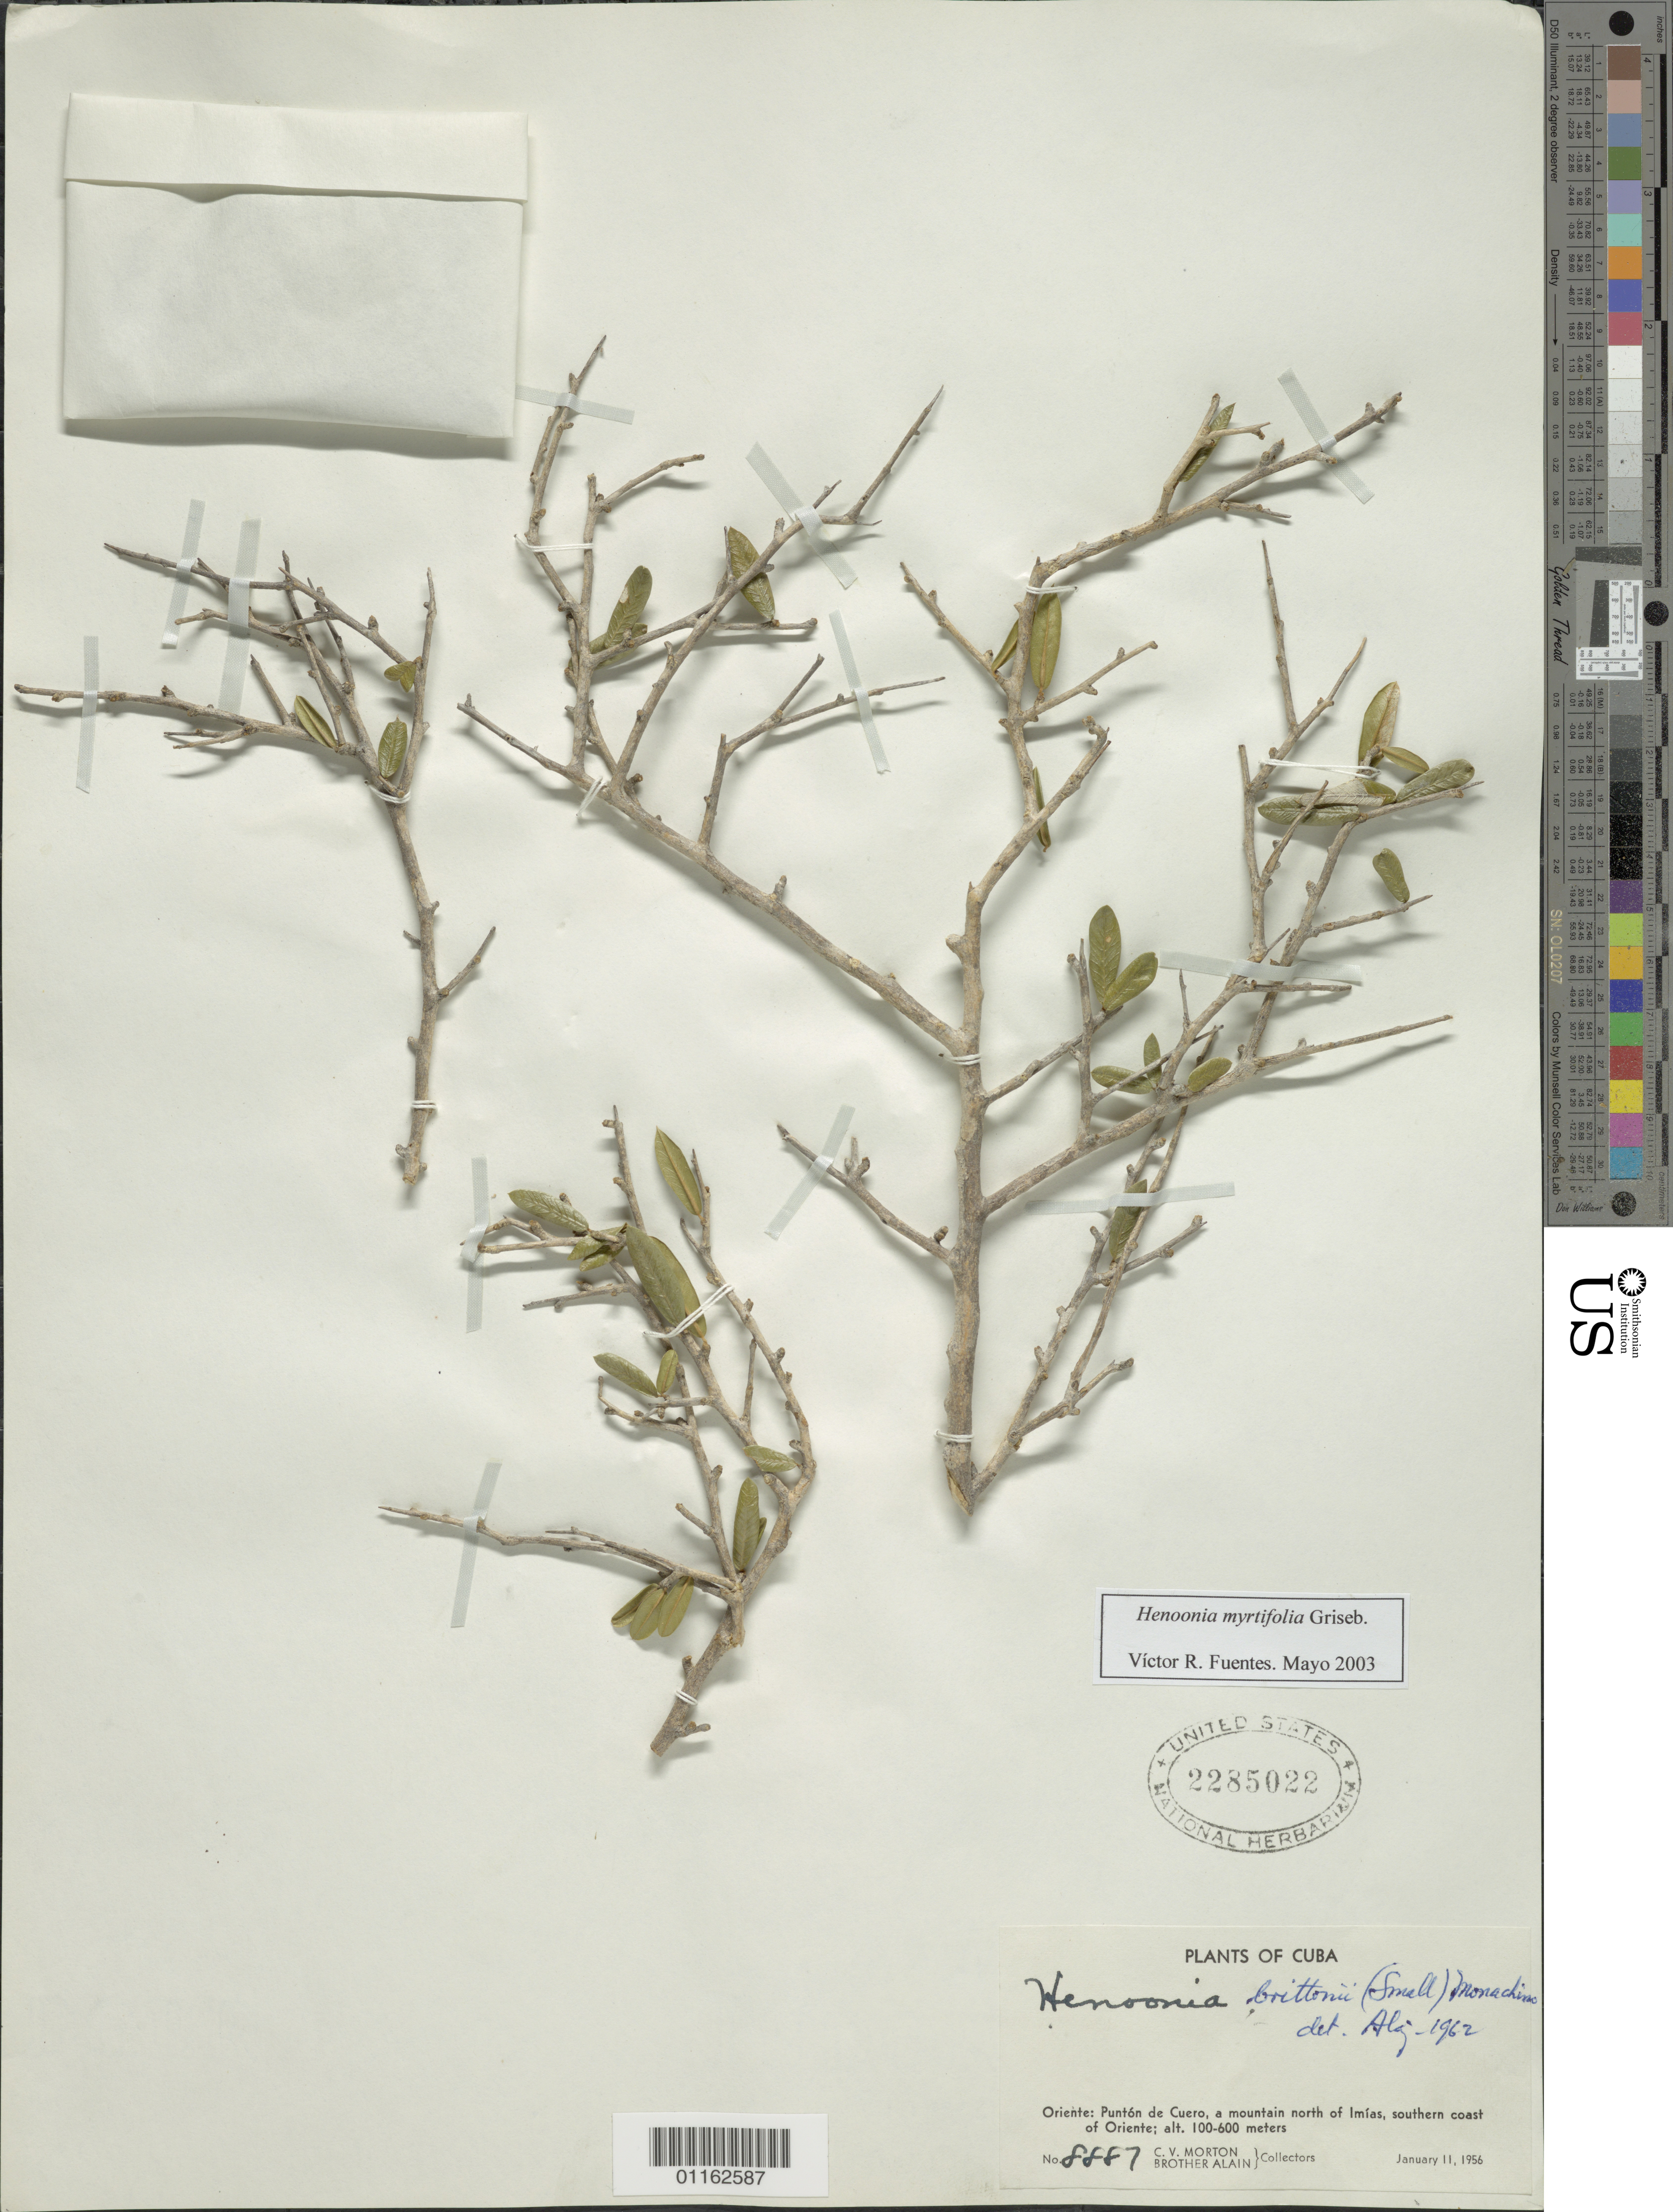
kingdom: Plantae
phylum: Tracheophyta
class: Magnoliopsida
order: Solanales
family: Solanaceae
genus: Henoonia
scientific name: Henoonia myrtifolia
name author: Griseb.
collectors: C. V. Morton & A. H. Liogier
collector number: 8887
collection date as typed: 11 Jan 1956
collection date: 1956-01-11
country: Cuba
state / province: Oriente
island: Cuba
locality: Puton de Cuero, a mountain N of Imias, S coast of Oriente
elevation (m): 100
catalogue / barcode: US 2285022